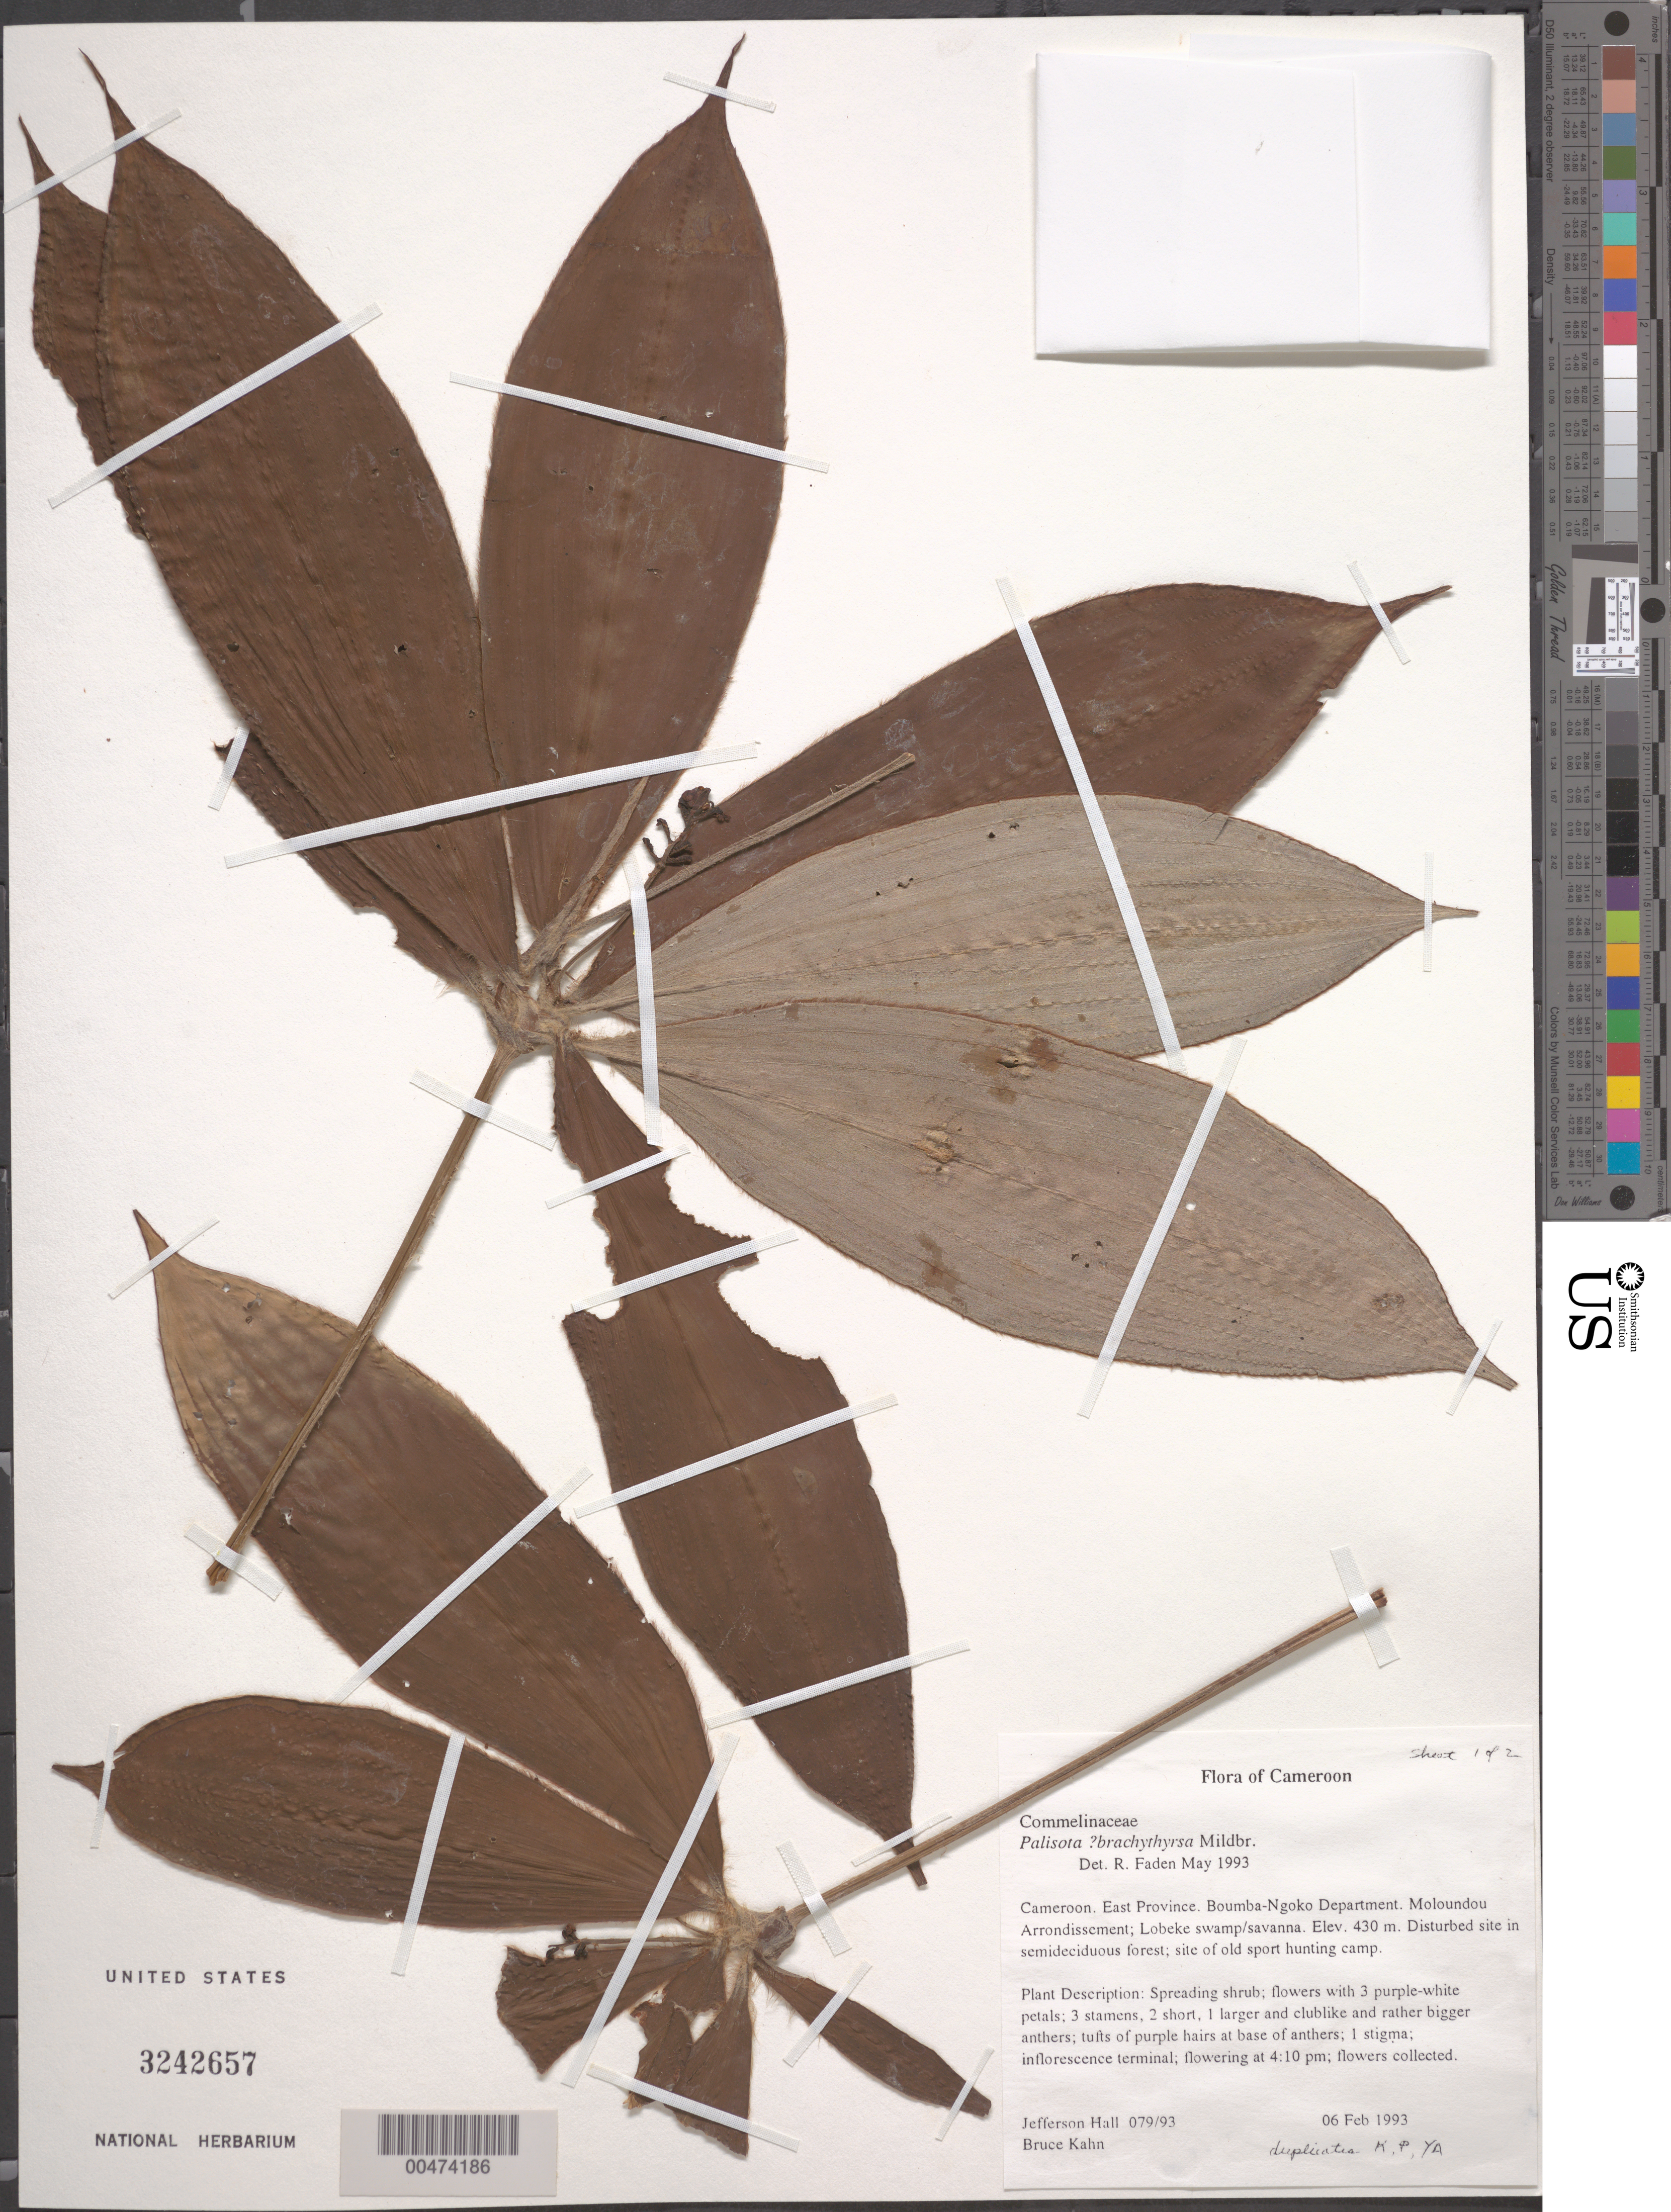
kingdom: Plantae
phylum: Tracheophyta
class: Liliopsida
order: Commelinales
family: Commelinaceae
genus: Palisota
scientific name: Palisota brachythyrsa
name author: Mildbr.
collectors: J. Hall & B. Kahn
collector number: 079/93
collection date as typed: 06 Feb 1993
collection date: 1993-02-06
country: Cameroon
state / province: Est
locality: Boumba-ngoko, noloundou arrondissement, lobeke swamp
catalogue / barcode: US 3242657